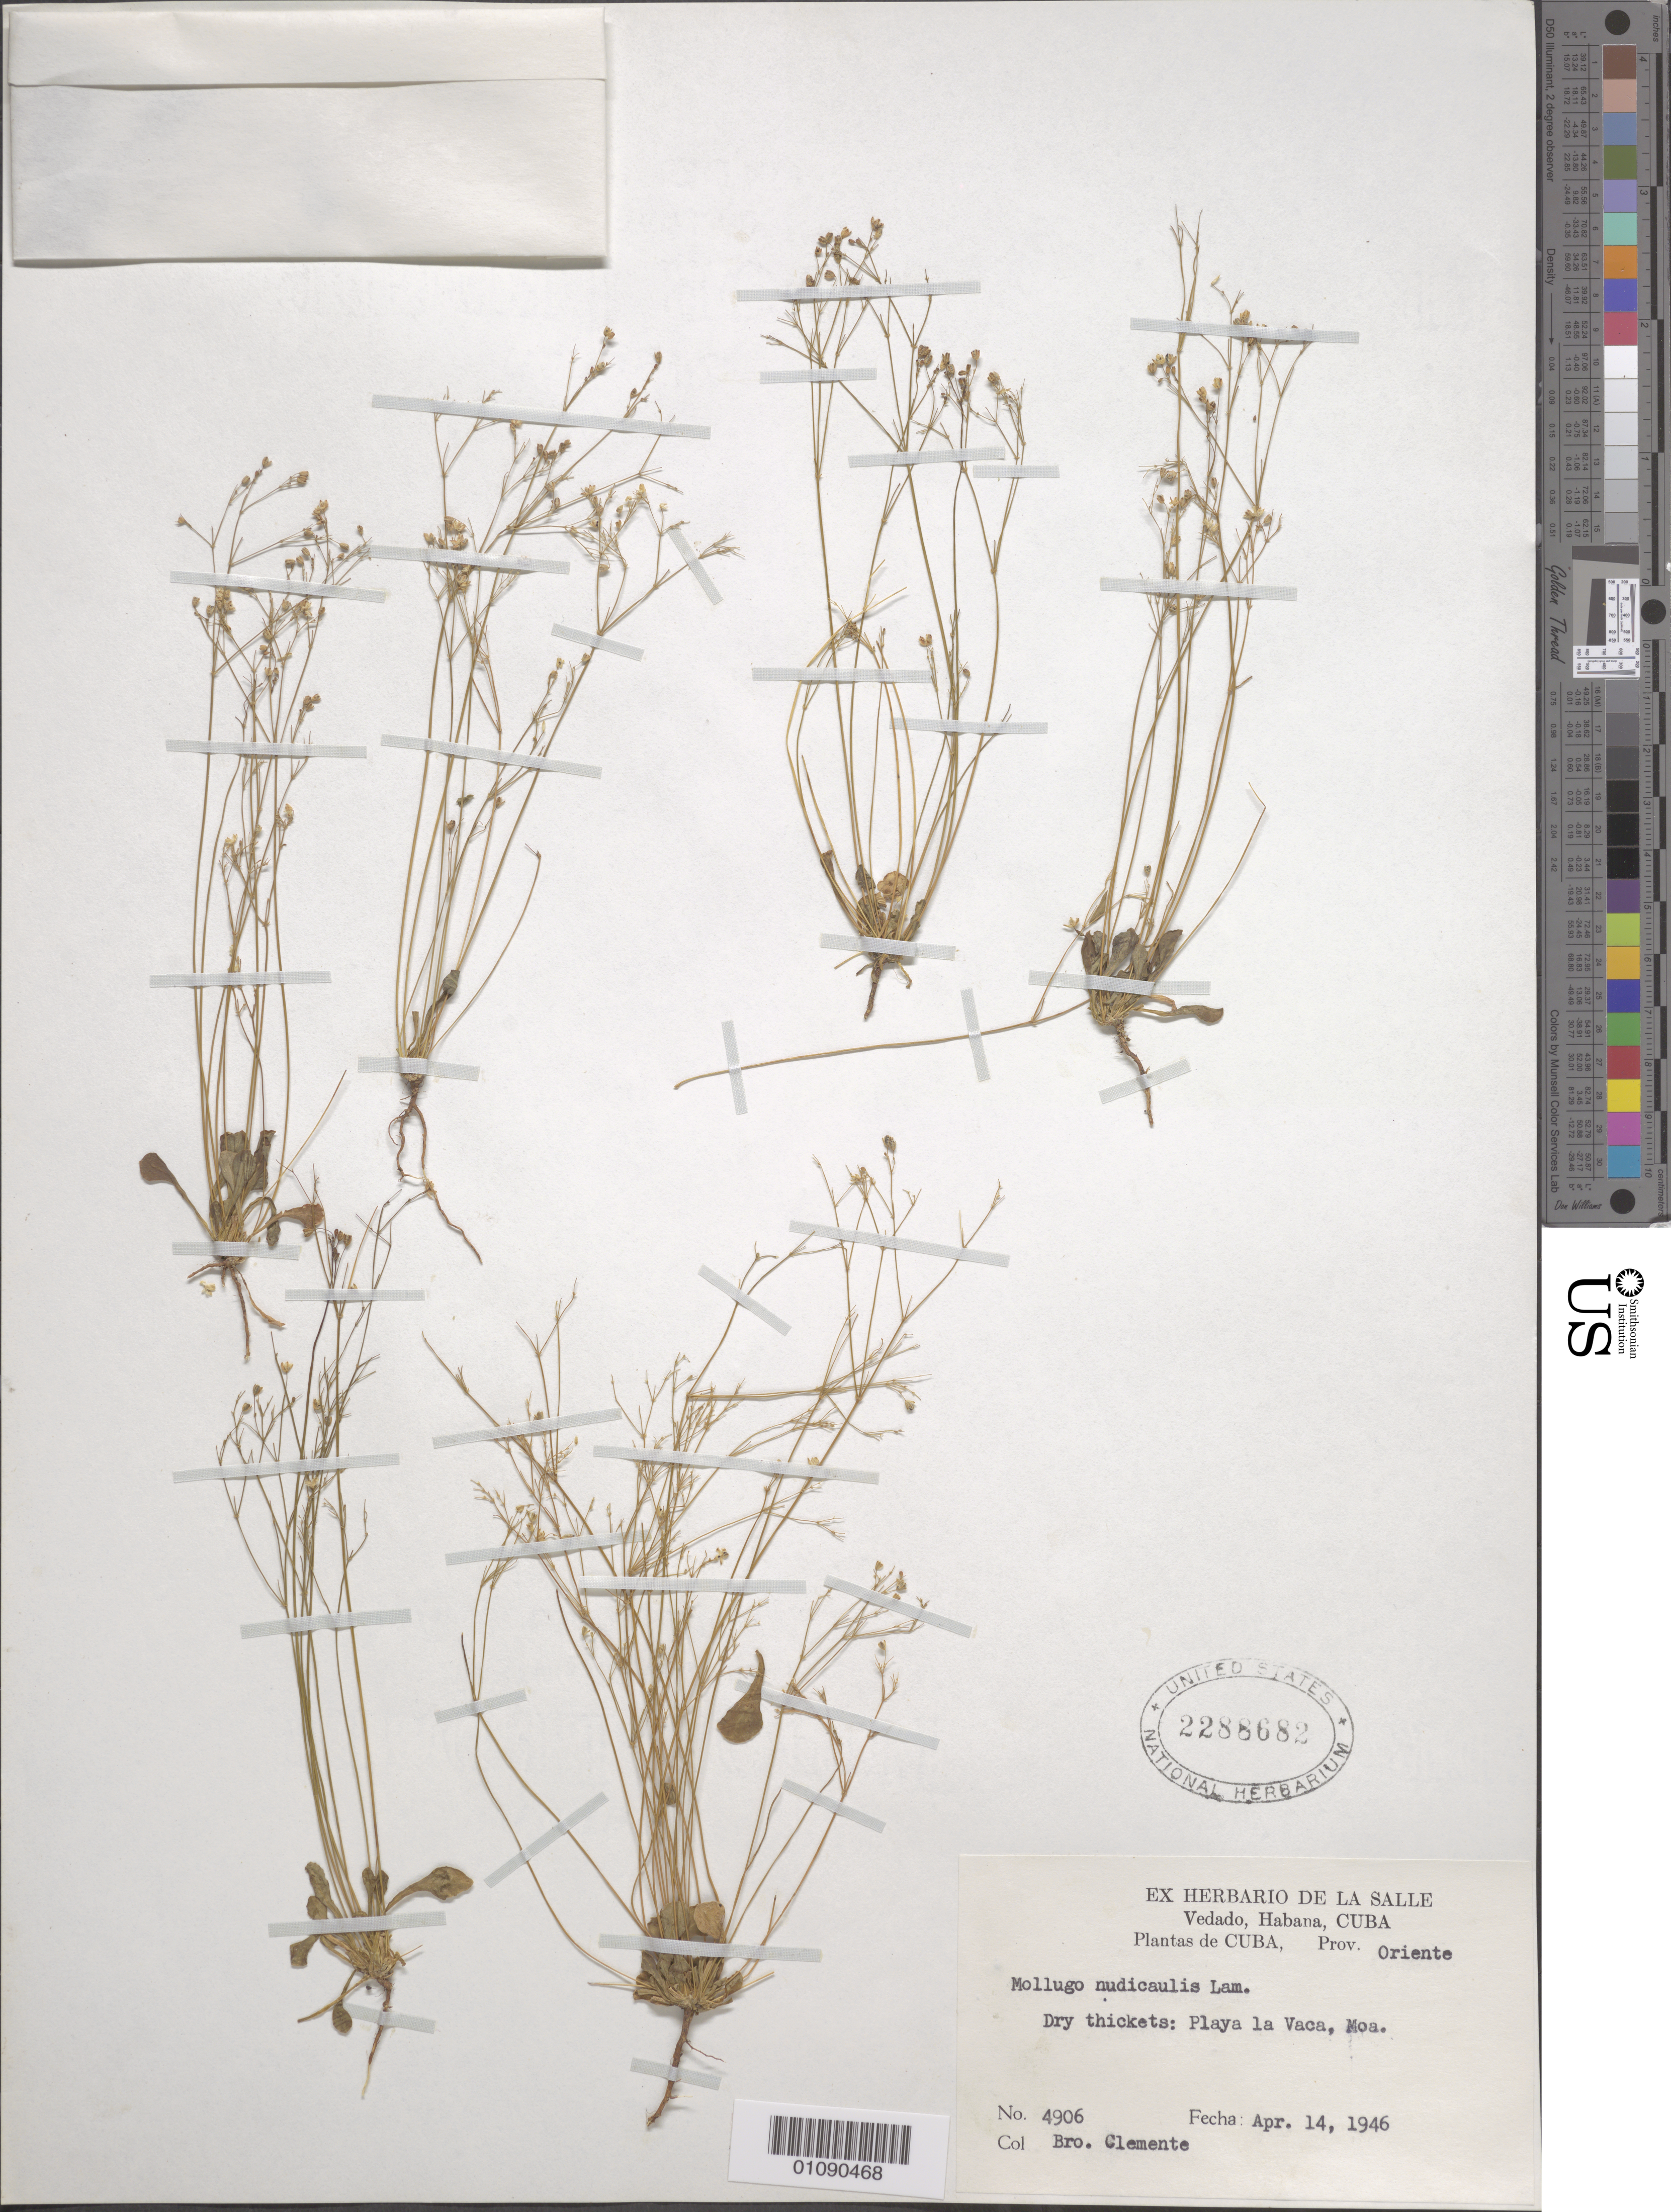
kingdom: Plantae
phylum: Tracheophyta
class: Magnoliopsida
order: Caryophyllales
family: Molluginaceae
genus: Paramollugo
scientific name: Paramollugo spathulata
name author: (Sw.) Sukhor.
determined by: Strong, Mark T., (BOT), Smithsonian Institution - National Museum of Natural History (UNITED STATES)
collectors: Bro. Clemente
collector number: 4906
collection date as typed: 14 Apr 1946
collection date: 1946-04-14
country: Cuba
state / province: Holguín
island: Cuba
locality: Oriente, Moa, Playa la Vaca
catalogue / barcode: US 2288682